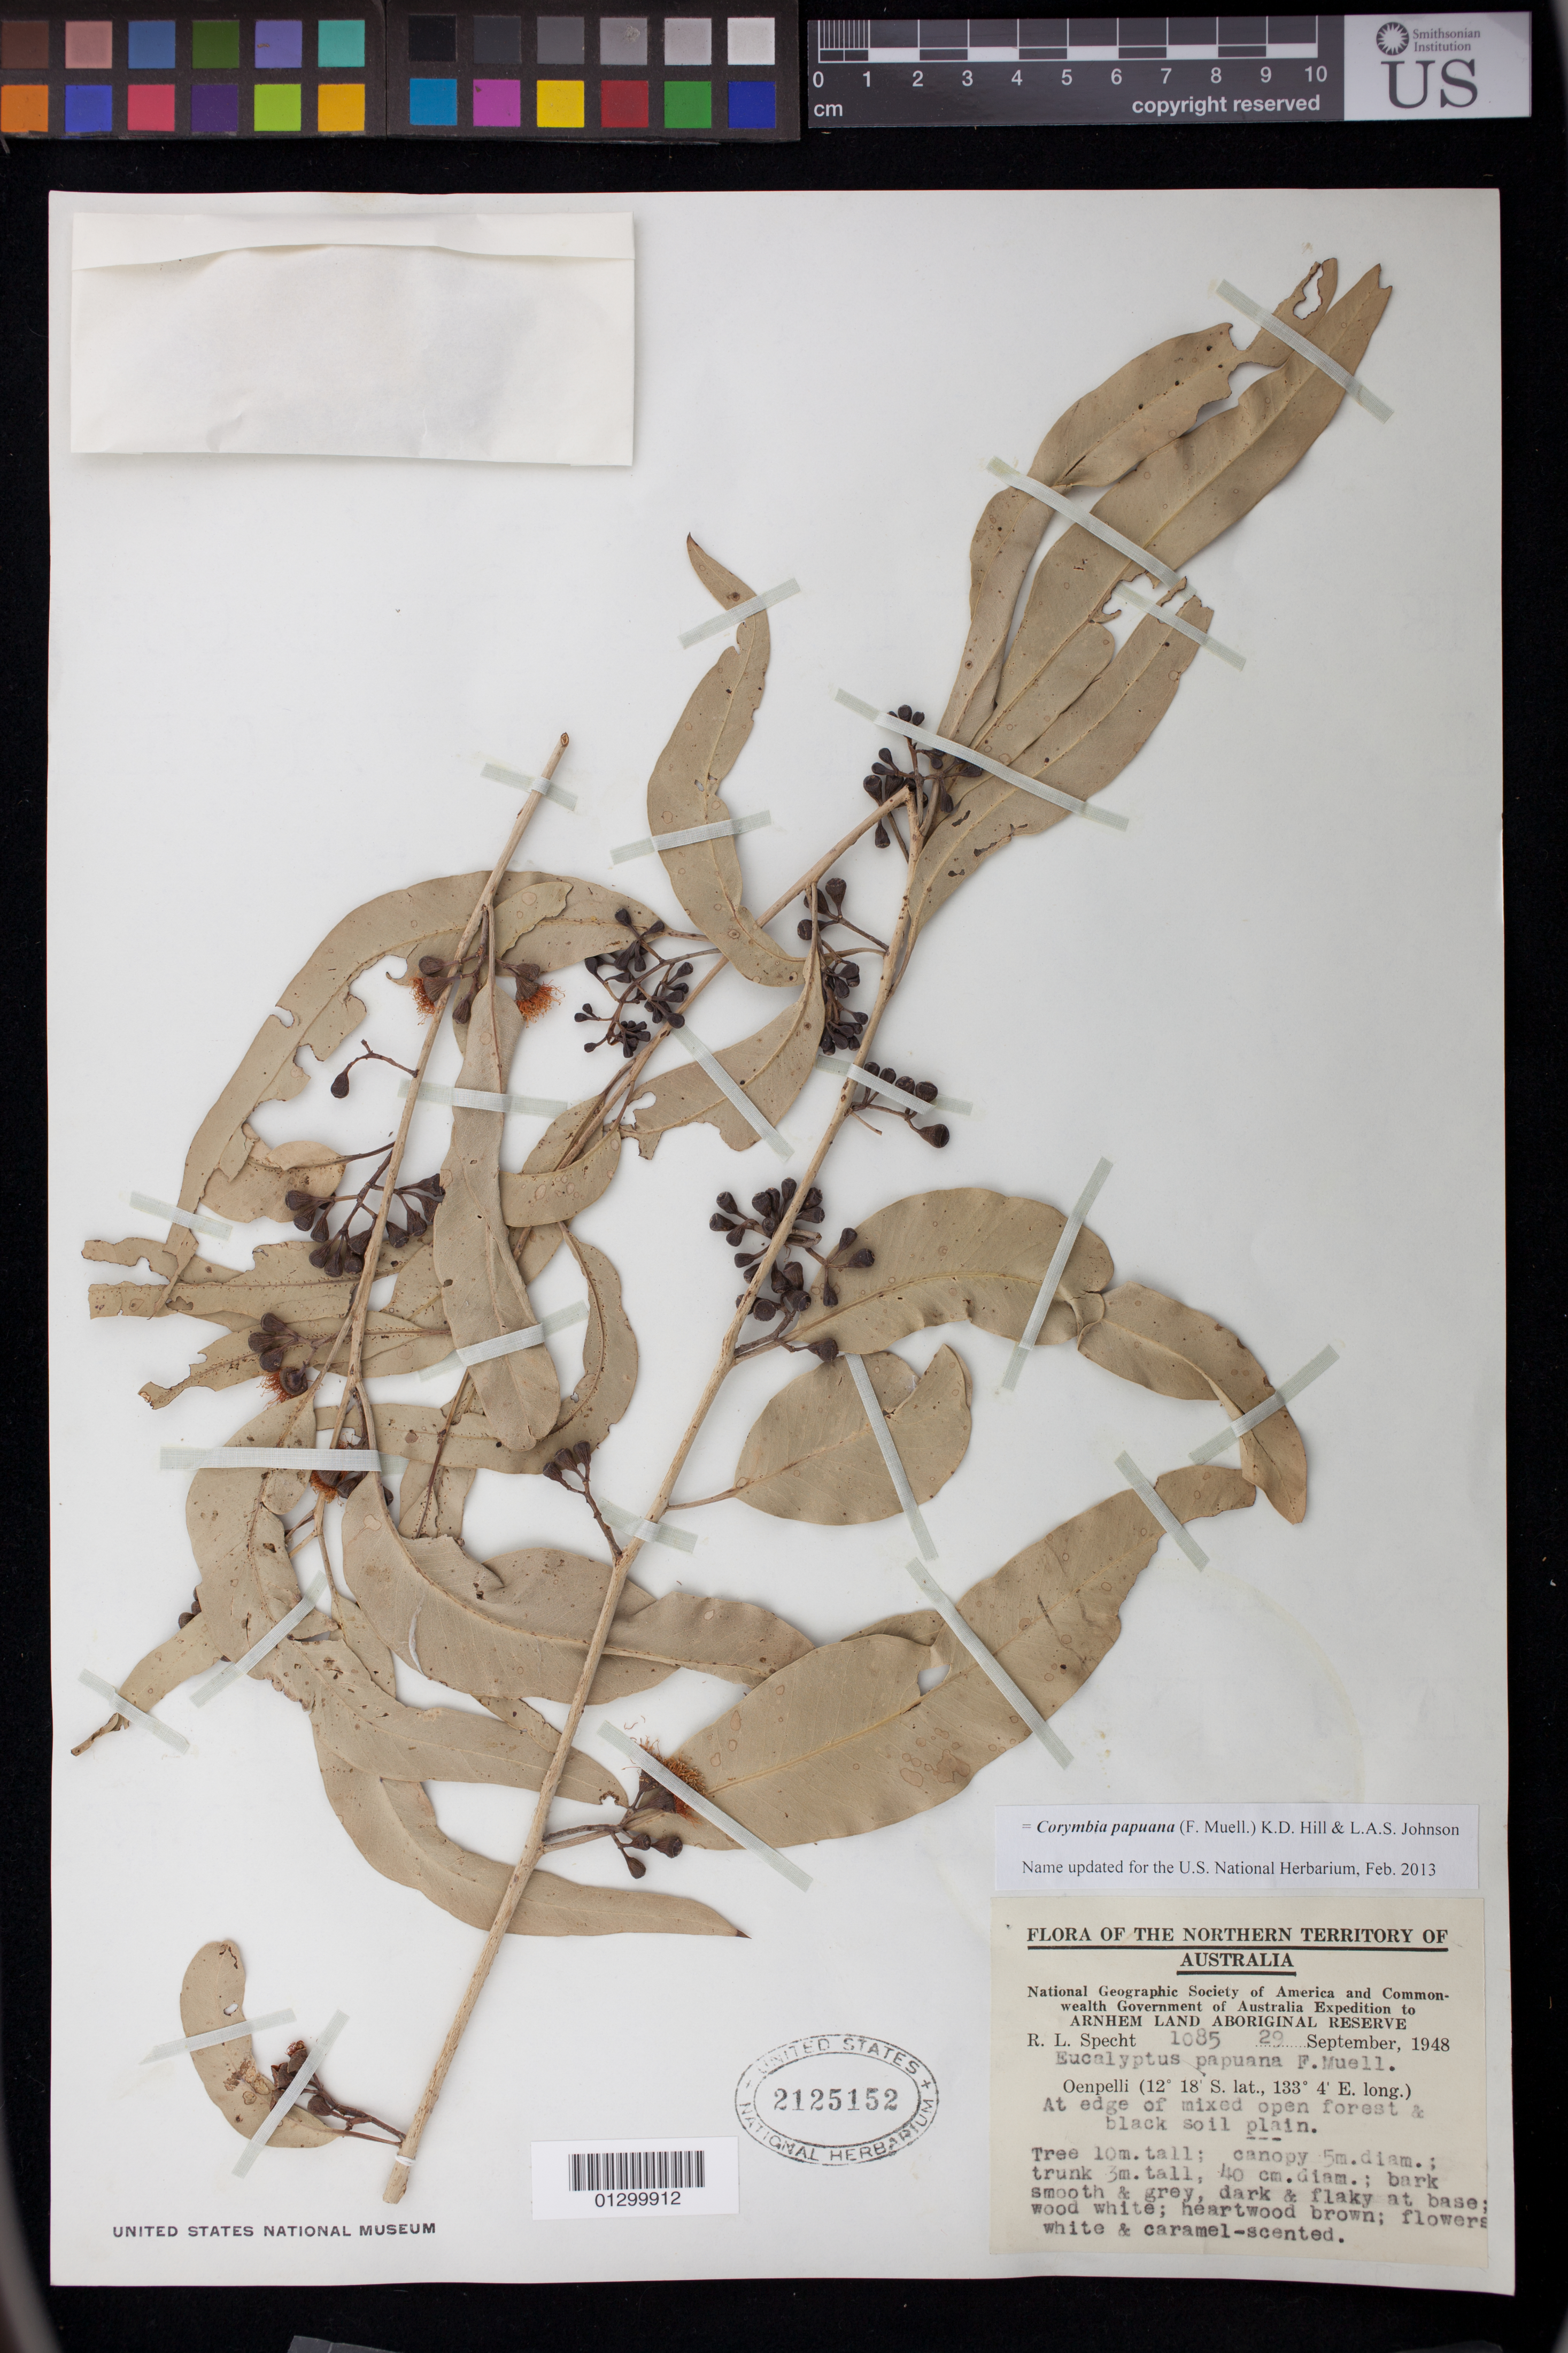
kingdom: Plantae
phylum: Tracheophyta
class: Magnoliopsida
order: Myrtales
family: Myrtaceae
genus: Corymbia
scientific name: Corymbia papuana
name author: (F. Muell.) K.D. Hill & L.A.S. Johnson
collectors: R. L. Specht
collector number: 1085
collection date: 1948-09-29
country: Australia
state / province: Northern Territory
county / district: West Arnhem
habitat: At edge of mixed open forest and black soil plain.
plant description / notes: Tree 10 m. tall; canopy 5 m. diam.; trunk 3 m. tall, 40 cm. diam.; bark smooth and grey, dark and flaky at base; wood white; heartwood brown; flowers white and caramel-scented.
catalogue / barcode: US 2125152